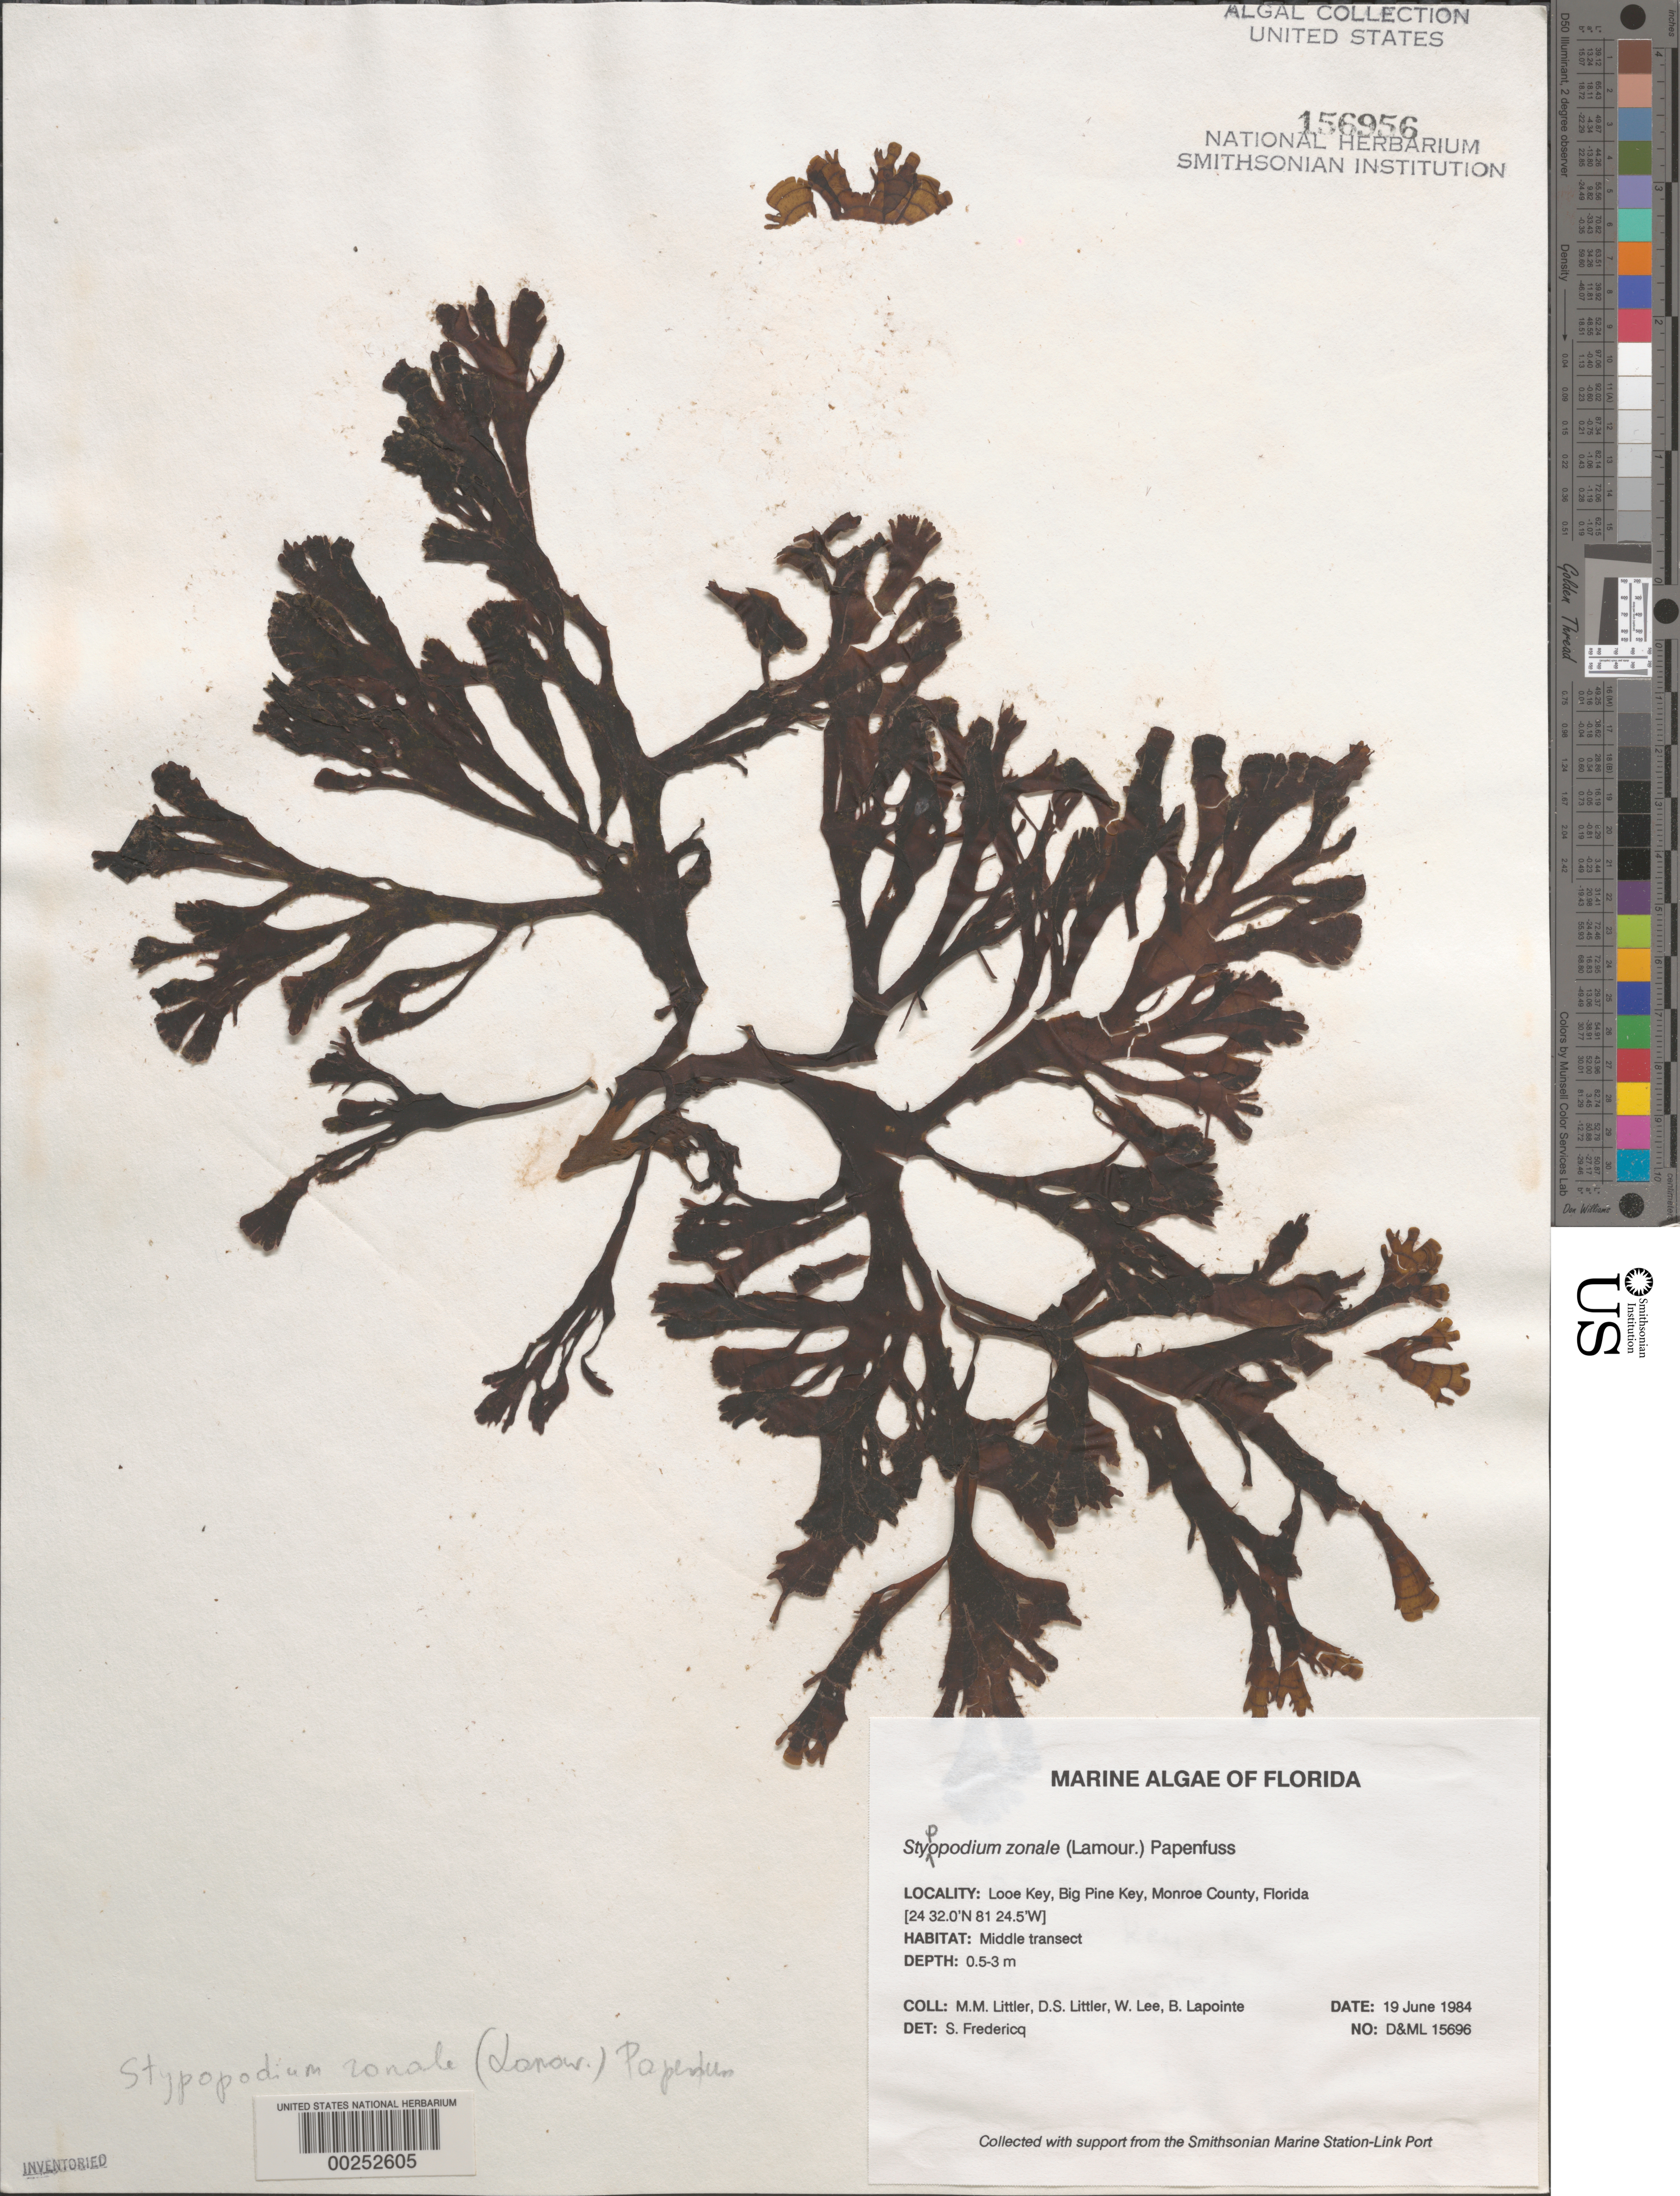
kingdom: Chromista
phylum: Ochrophyta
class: Phaeophyceae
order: Dictyotales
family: Dictyotaceae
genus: Stypopodium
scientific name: Stypopodium zonale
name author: (J.V.Lamouroux) Papenf.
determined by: Fredericq, S.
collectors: M. M. Littler, D. S. Littler, W. Lee & B. Lapointe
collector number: D&ML 15696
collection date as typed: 19 Jun 1984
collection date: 1984-06-19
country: United States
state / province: Florida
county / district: Monroe County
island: Looe Key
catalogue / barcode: US 156956